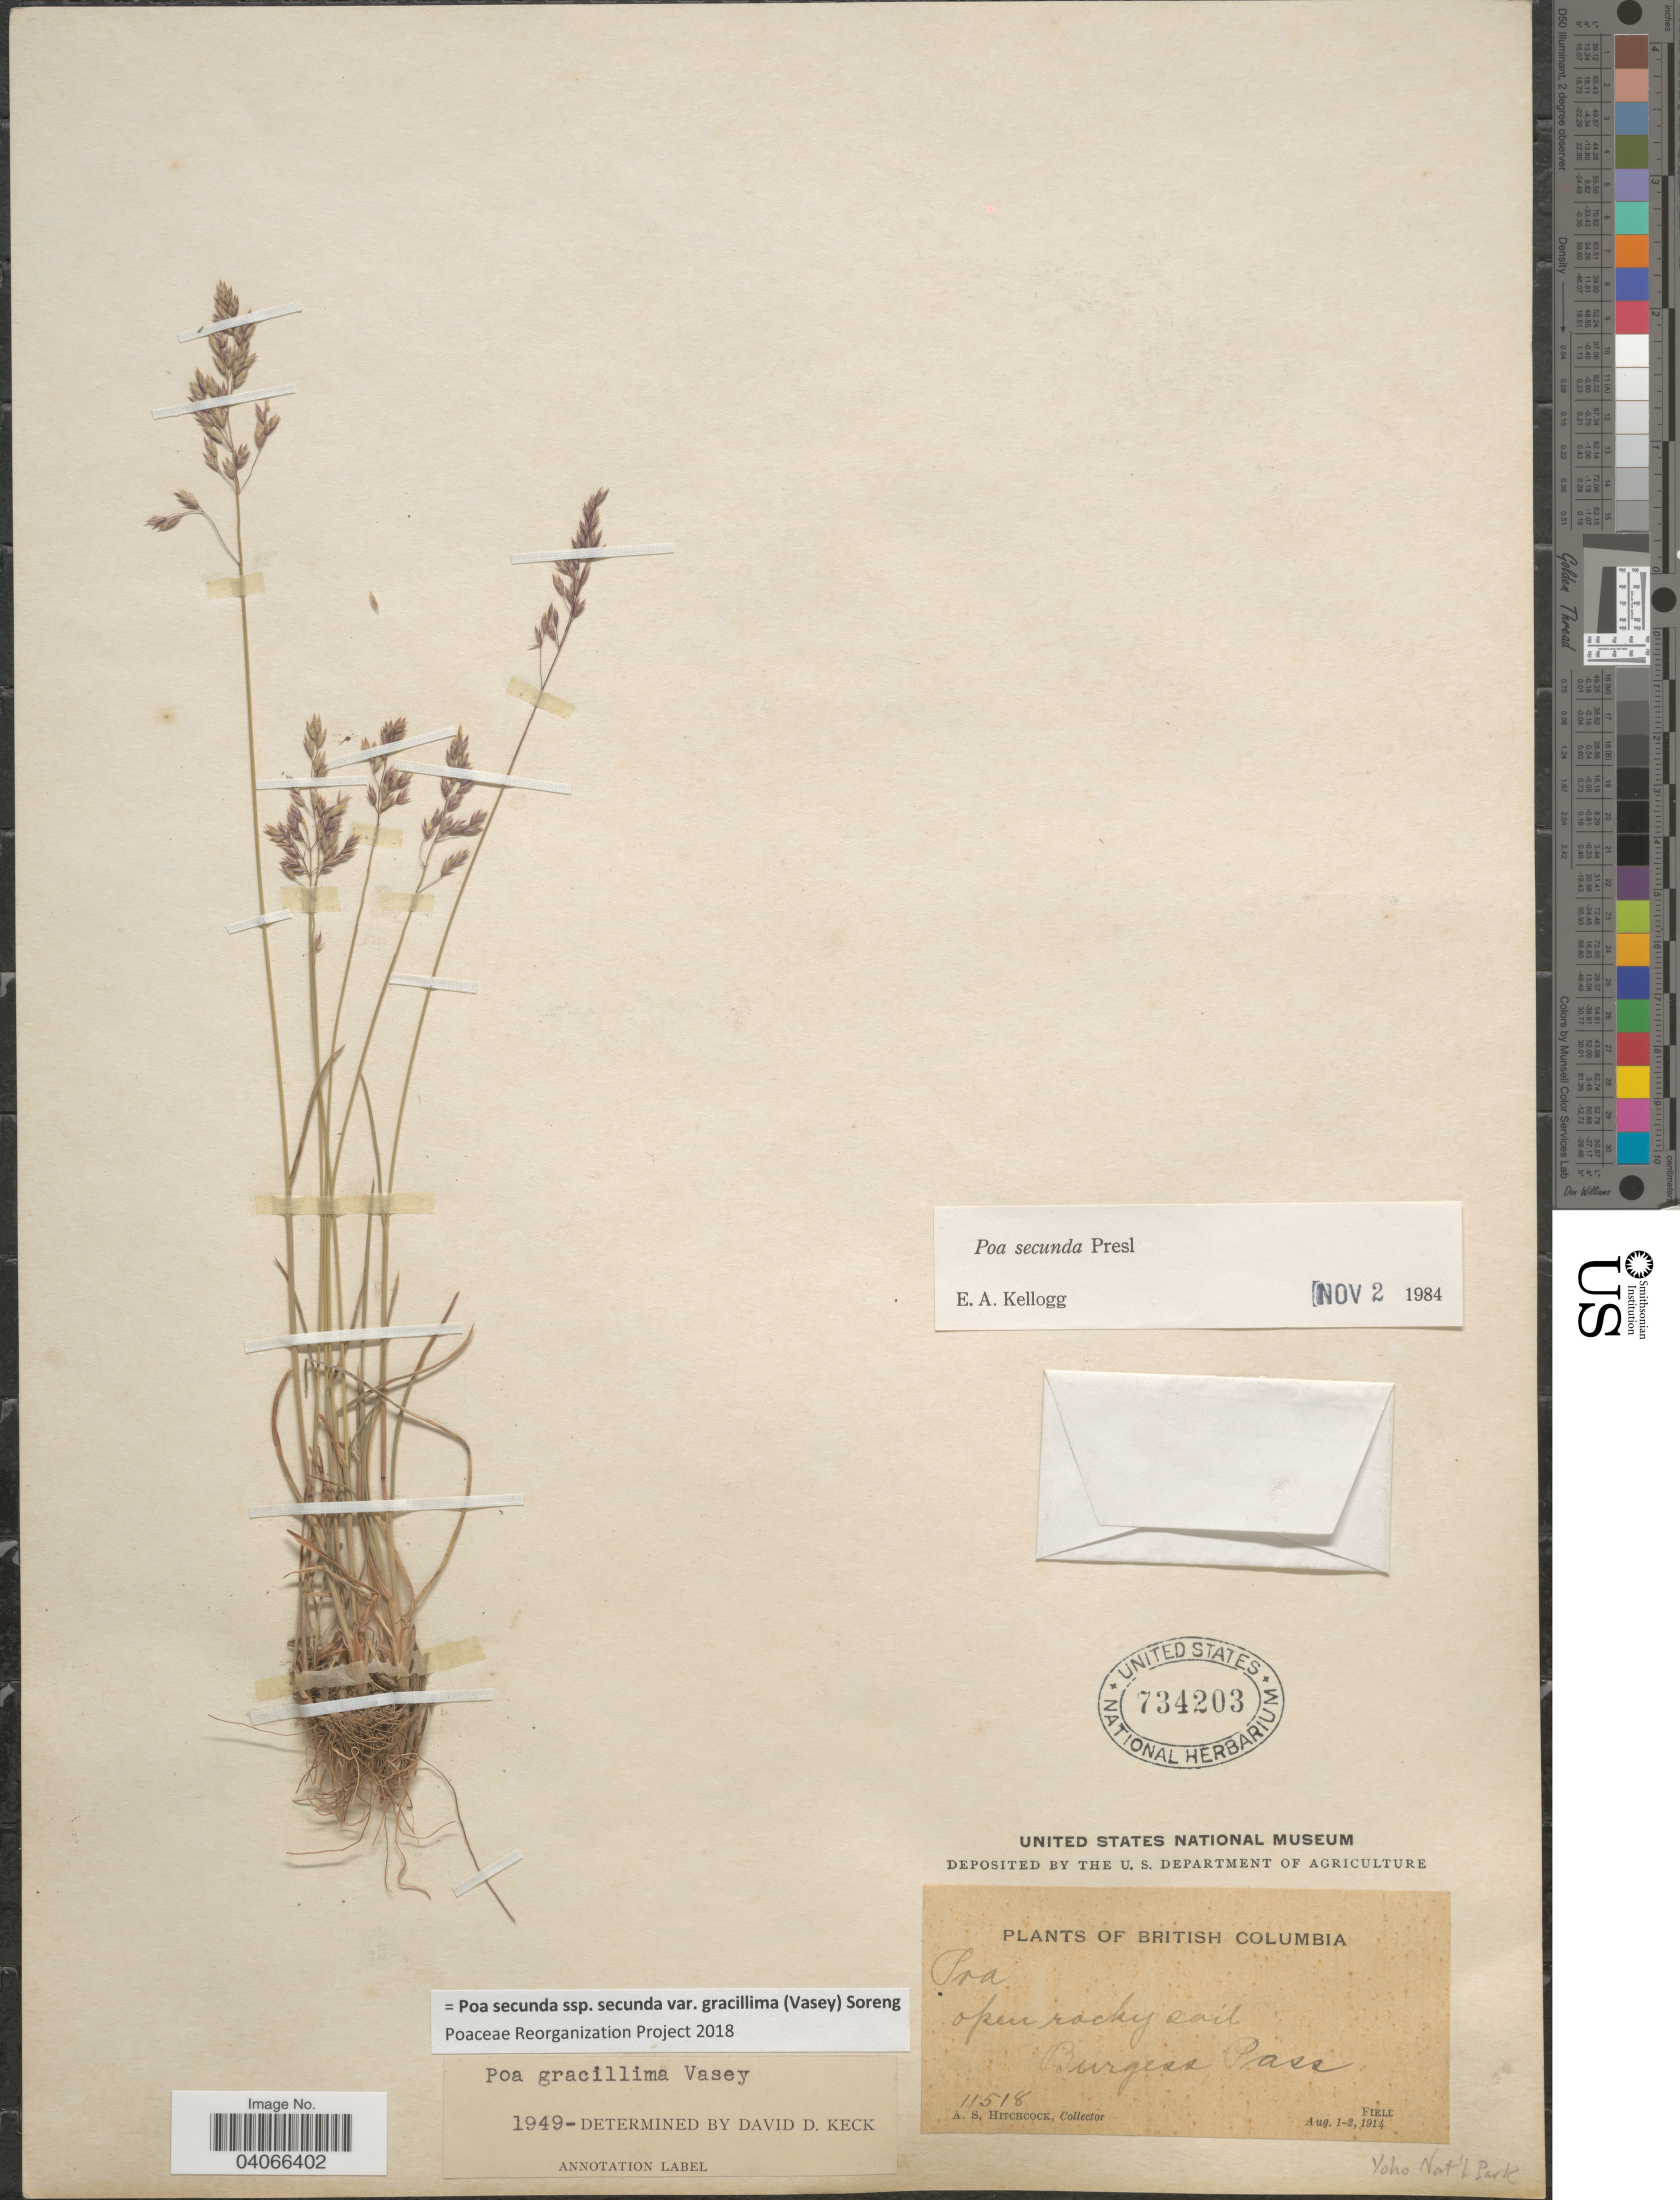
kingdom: Plantae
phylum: Tracheophyta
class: Liliopsida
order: Poales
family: Poaceae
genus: Poa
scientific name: Poa secunda subsp. secunda var. gracillima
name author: (Vasey) Soreng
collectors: A. S. Hitchcock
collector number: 11518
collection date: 1914-08-01/1914-08-02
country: Canada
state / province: British Columbia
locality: Open rocky soil. Burgess Pass. Field. Yoho Nat'l Park.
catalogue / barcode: US 734203